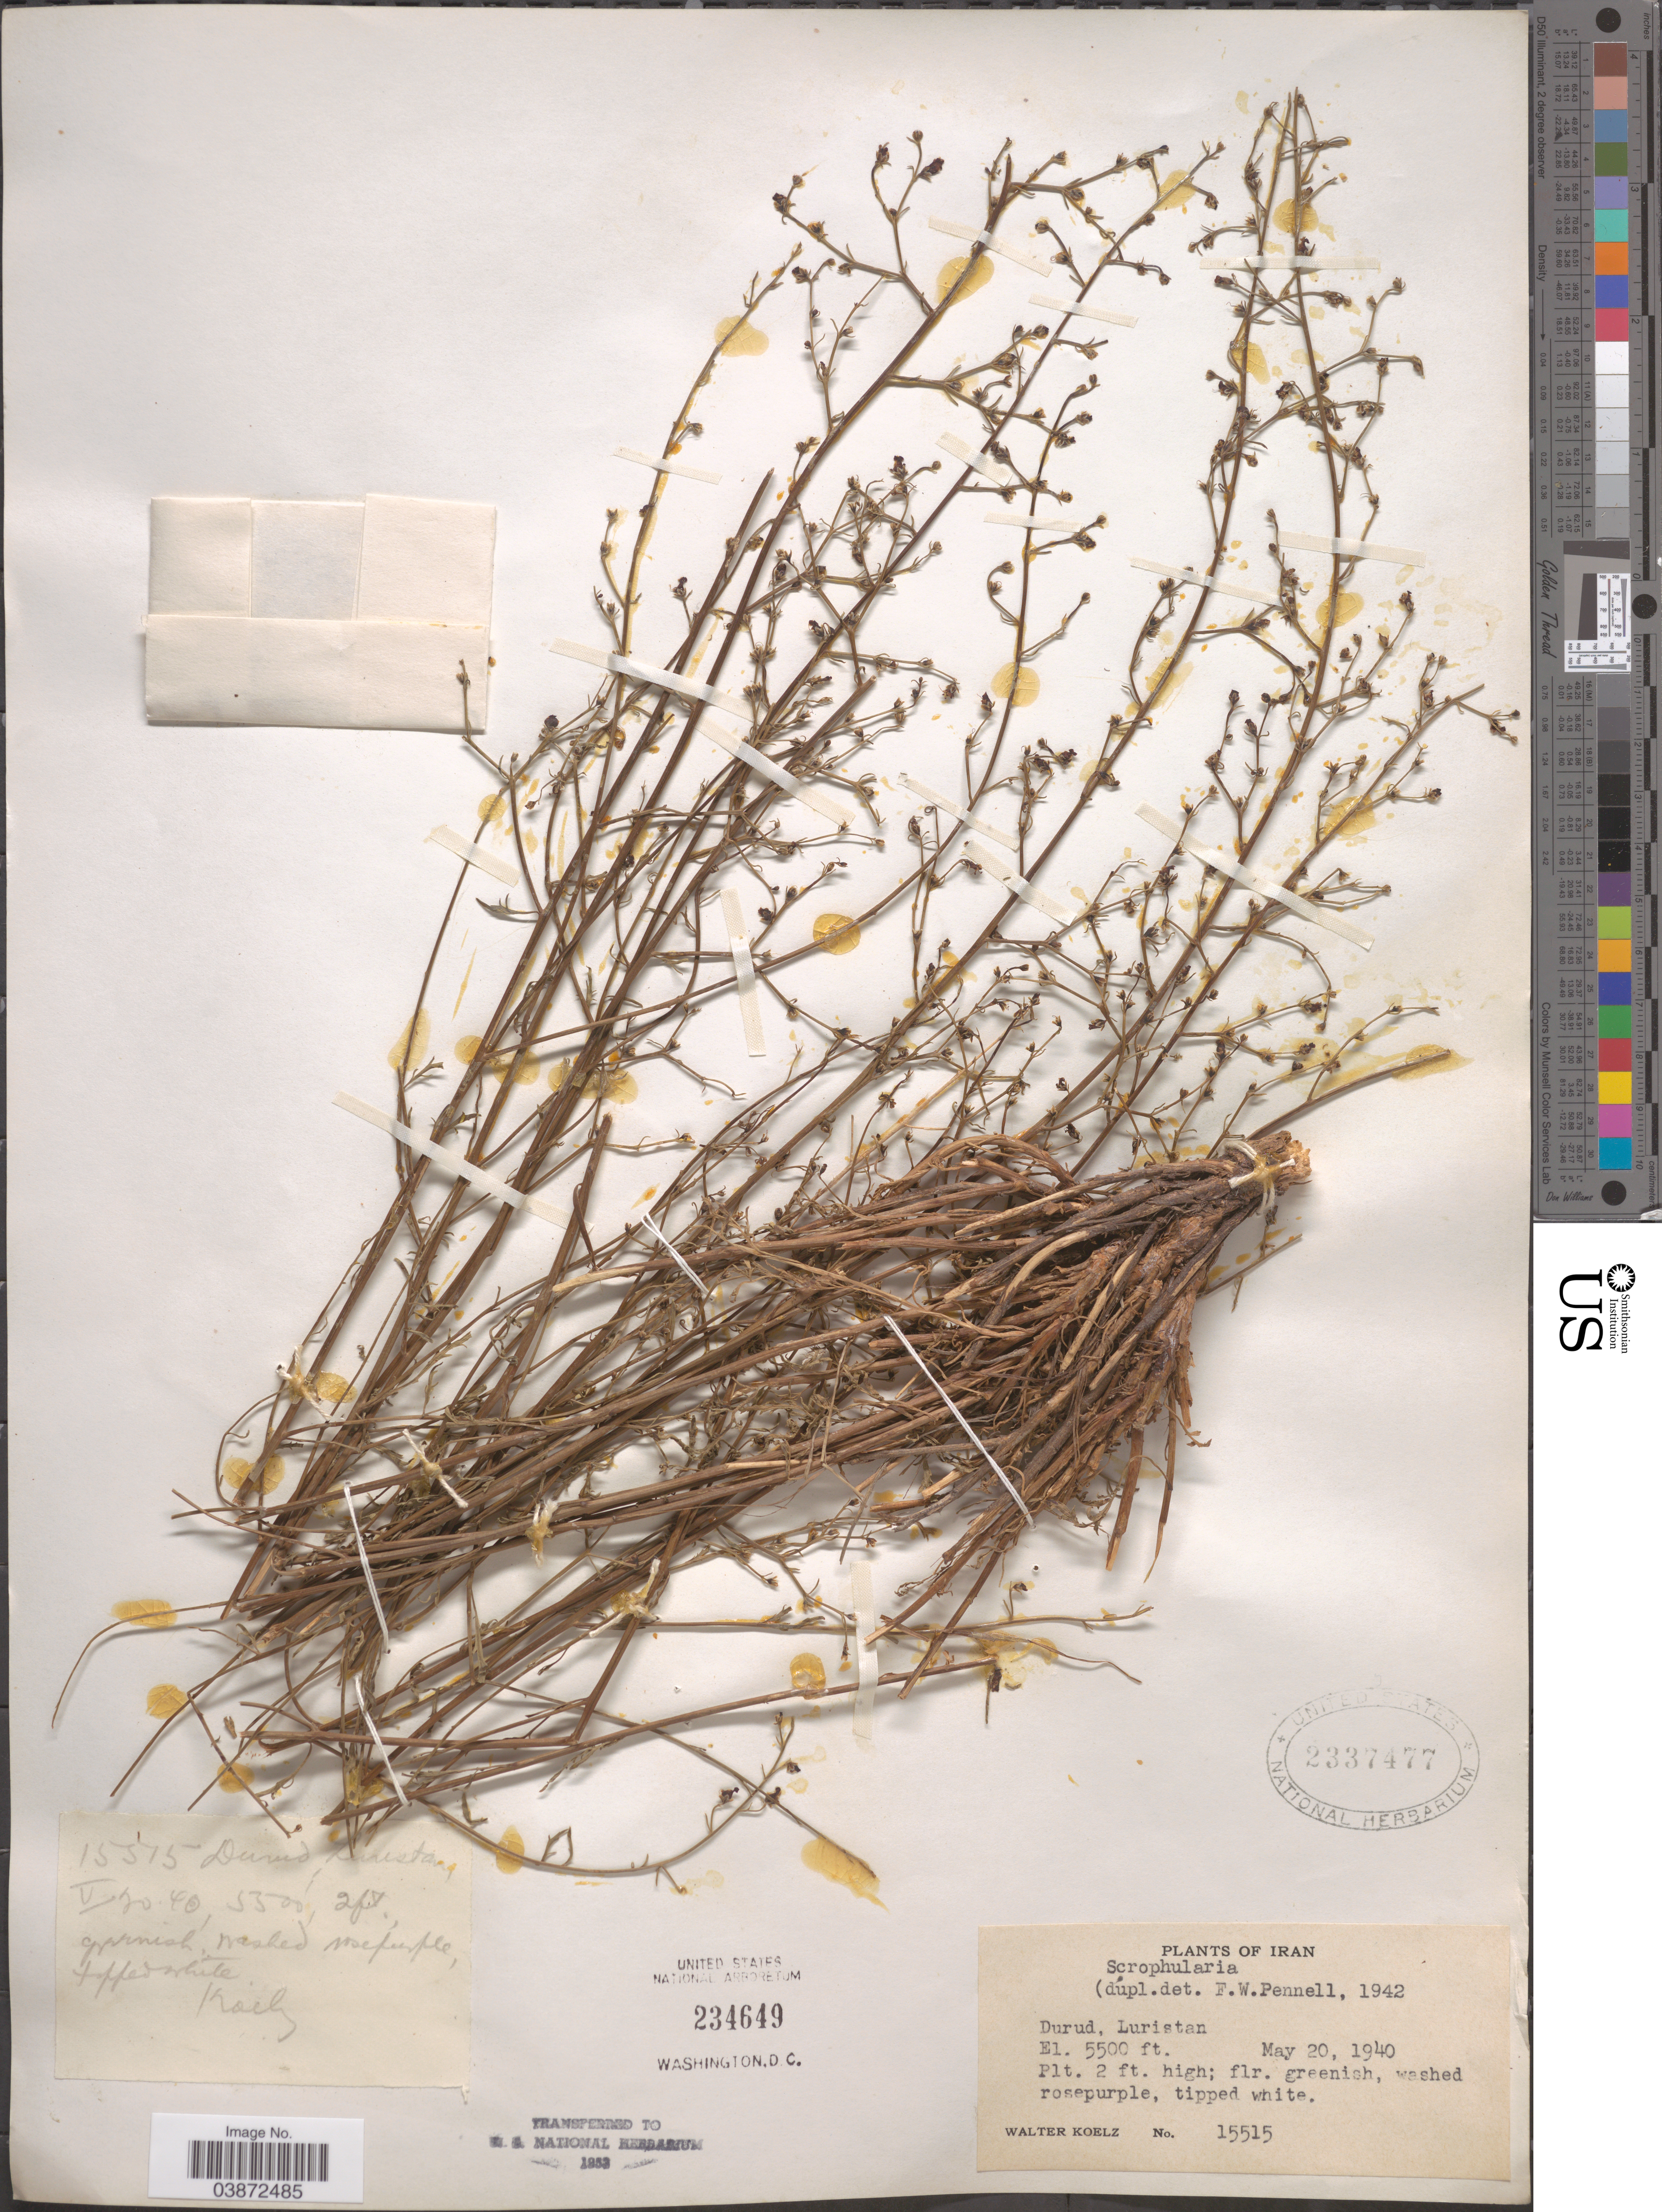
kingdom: Plantae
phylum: Tracheophyta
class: Magnoliopsida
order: Lamiales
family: Scrophulariaceae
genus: Scrophularia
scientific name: Scrophularia sp.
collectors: W. N. Koelz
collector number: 15515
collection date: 1940-05-20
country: Iran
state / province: Lorestan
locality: Durud, Luristan.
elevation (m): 1676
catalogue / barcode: US 2337477